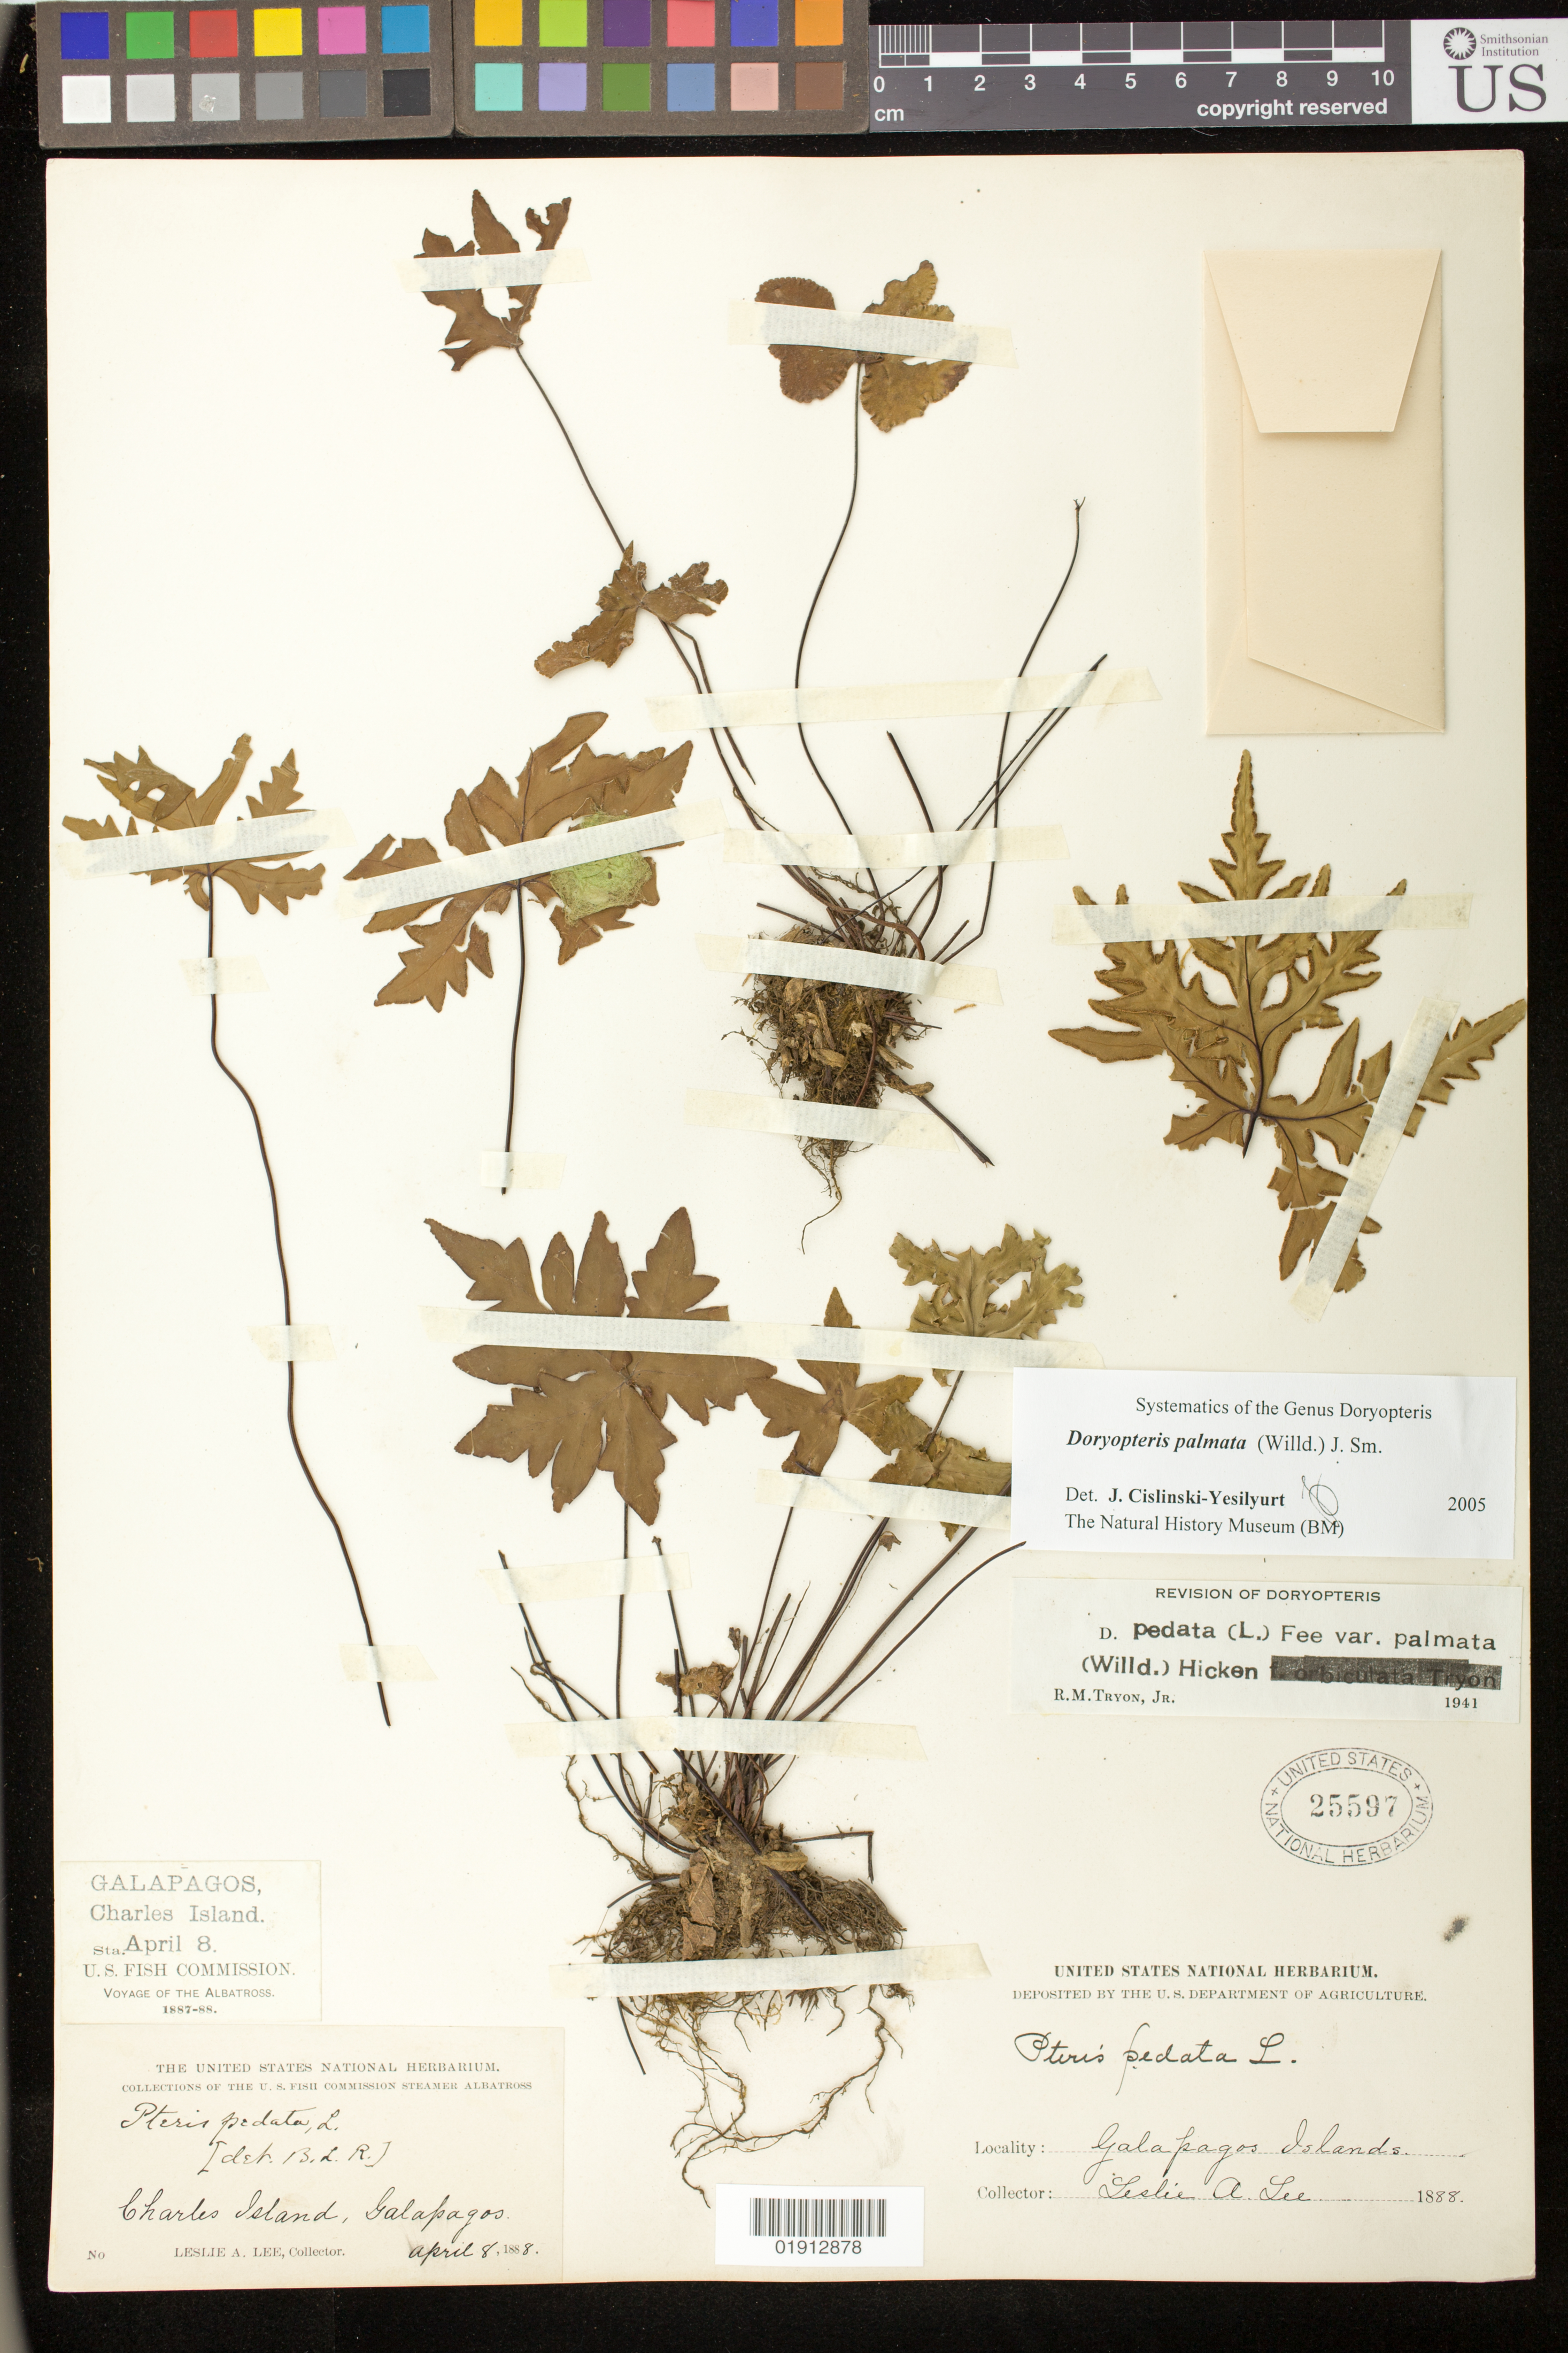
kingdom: Plantae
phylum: Tracheophyta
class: Polypodiopsida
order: Polypodiales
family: Pteridaceae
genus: Doryopteris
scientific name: Doryopteris palmata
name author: (Willd.) J. Sm.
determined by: Yesilyurt, J. C.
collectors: L. Lee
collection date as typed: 08 Apr 1888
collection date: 1888-04-08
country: Ecuador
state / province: Colón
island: Floreana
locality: Charles Island, Galapagos.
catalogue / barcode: US 25597